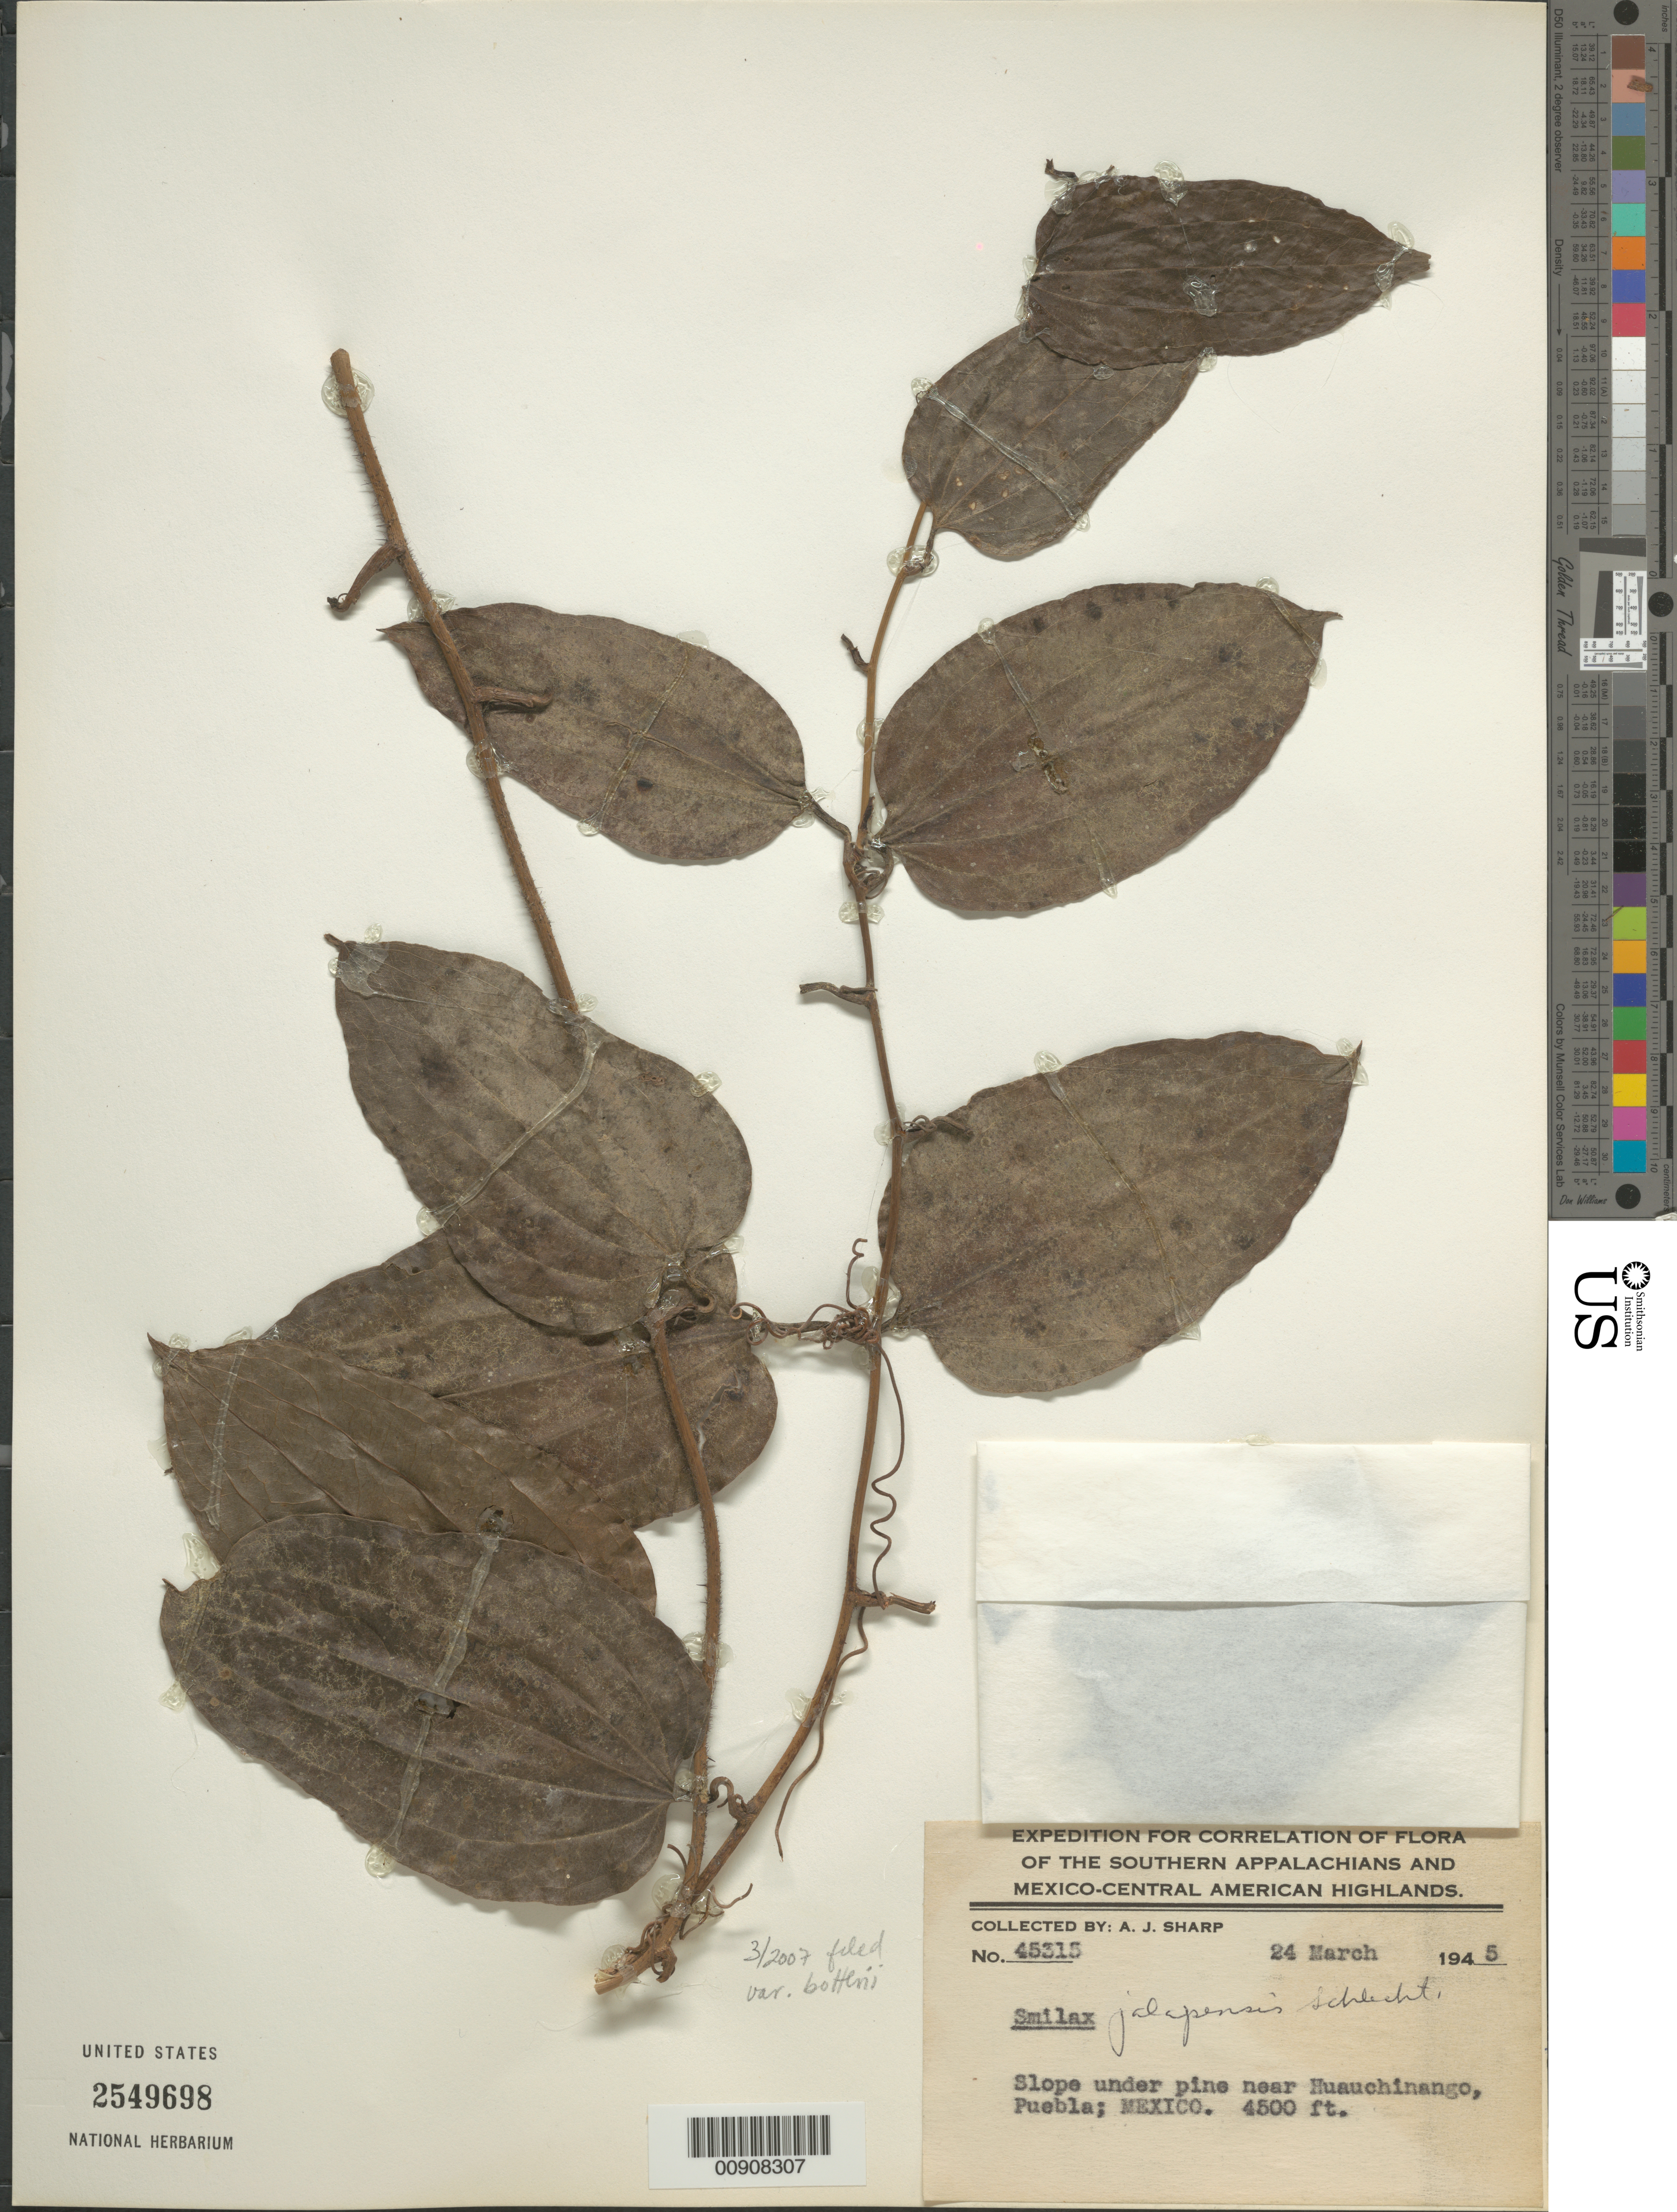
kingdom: Plantae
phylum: Tracheophyta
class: Liliopsida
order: Liliales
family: Smilacaceae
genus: Smilax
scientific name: Smilax jalapensis var. botteri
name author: (A. DC.) Killip & C.V. Morton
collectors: A. J. Sharp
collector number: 45315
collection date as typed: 24 Mar 1945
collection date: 1945-03-24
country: Mexico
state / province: Puebla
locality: Near Huachinango, Puebla.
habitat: Slope under pine.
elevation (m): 1372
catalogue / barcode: US 2549698